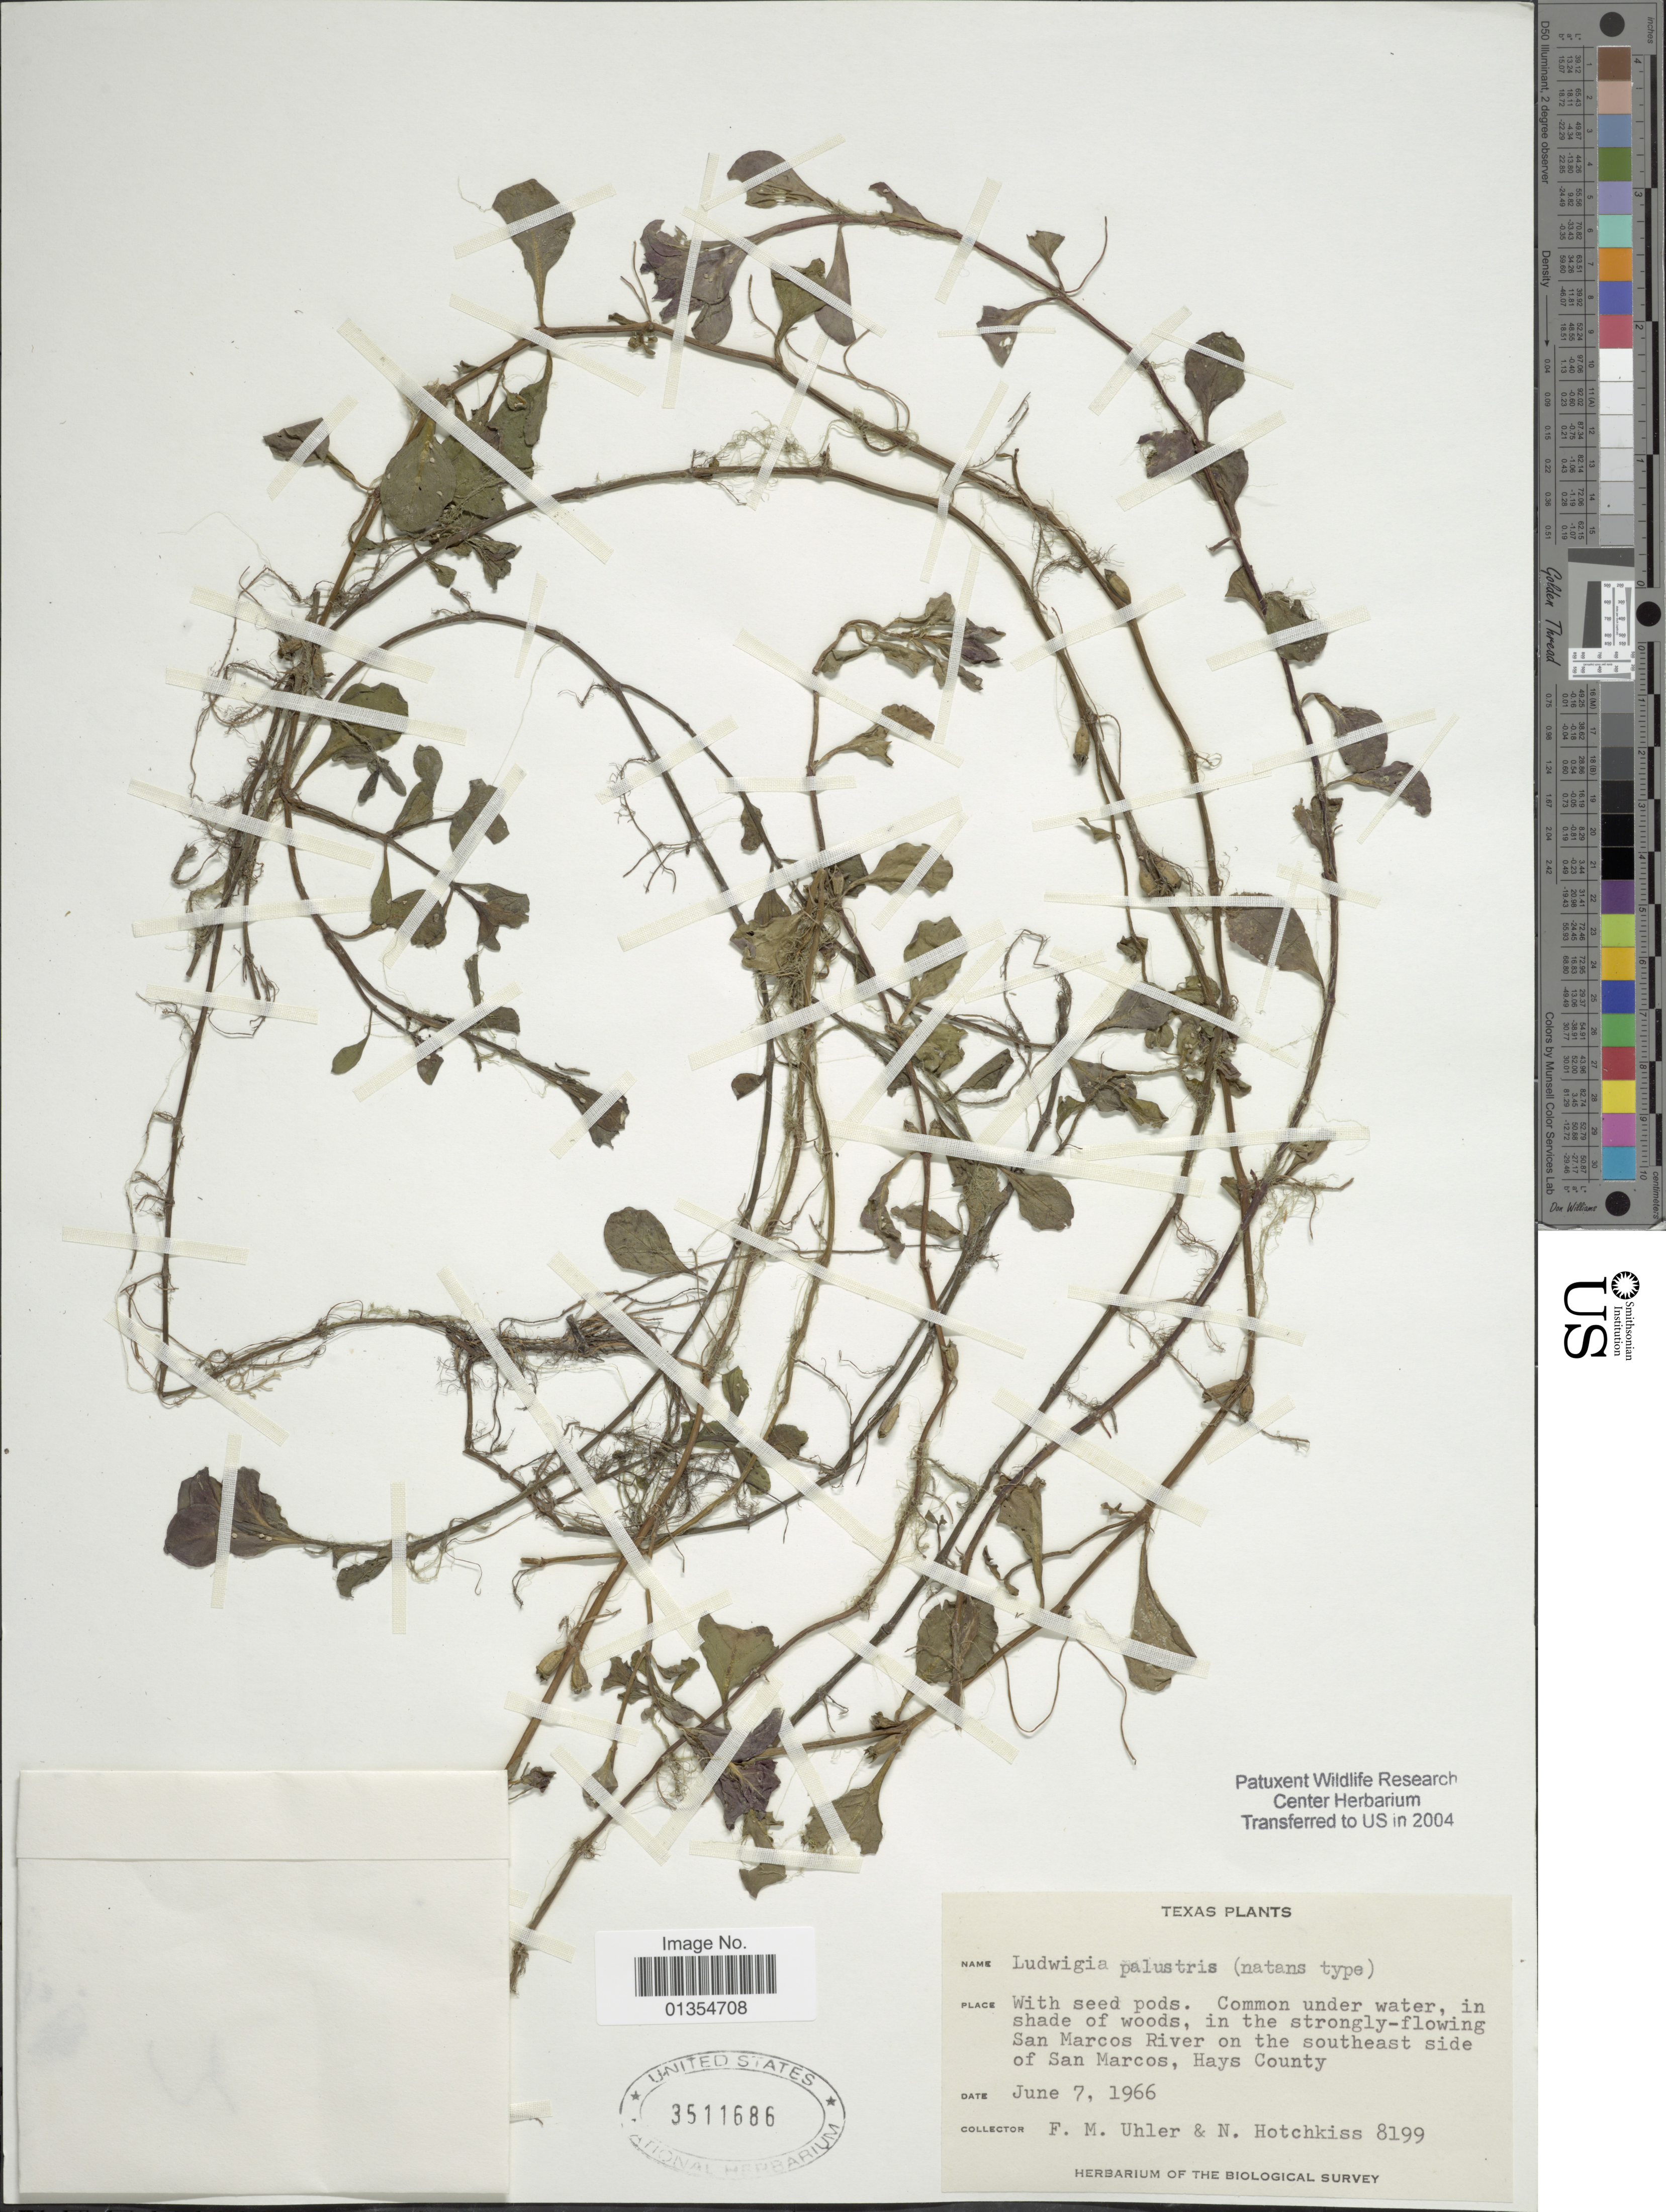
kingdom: Plantae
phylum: Tracheophyta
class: Magnoliopsida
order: Myrtales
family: Onagraceae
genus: Ludwigia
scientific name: Ludwigia palustris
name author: (L.) Elliott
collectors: F. M. Uhler & N. Hotchkiss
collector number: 8199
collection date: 1966-06-07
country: United States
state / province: Texas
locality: San Marcos River on the southeast side of San Marcos, Hays County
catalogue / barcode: US 3511686